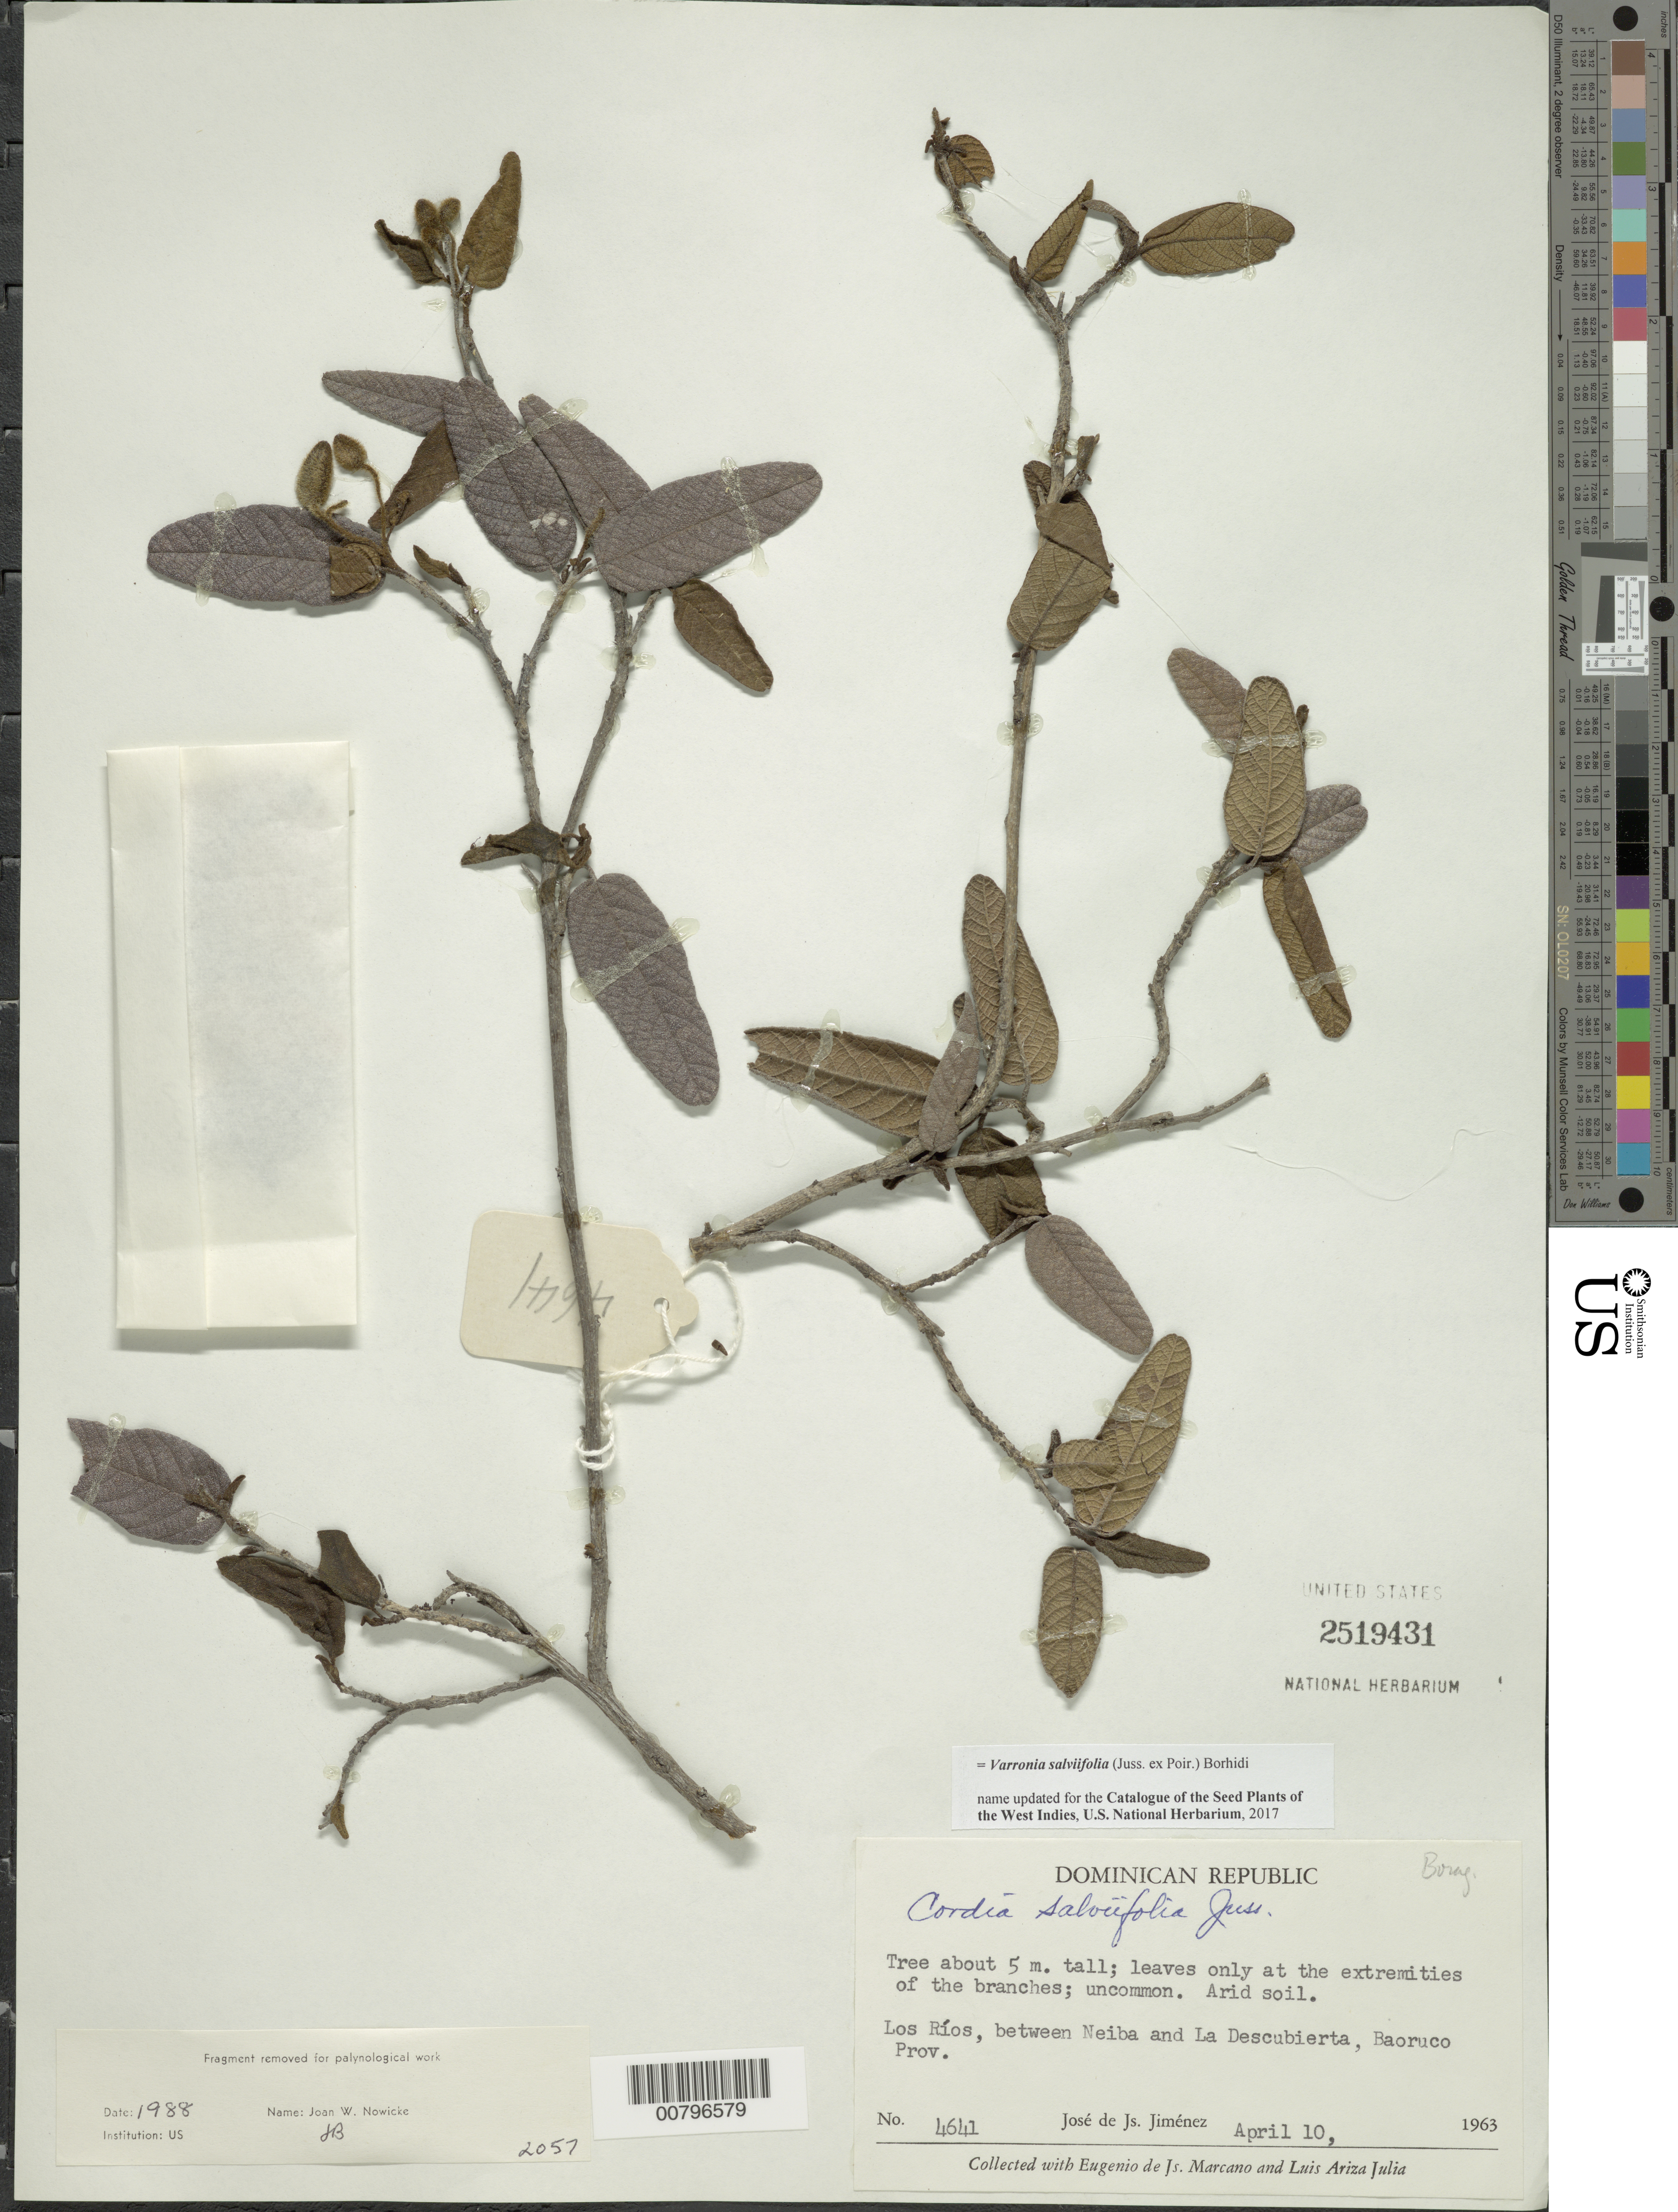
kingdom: Plantae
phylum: Tracheophyta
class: Magnoliopsida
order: Boraginales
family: Cordiaceae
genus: Varronia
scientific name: Varronia salviifolia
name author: (Juss. ex Poir.) Borhidi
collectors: J. J. Jiménez Almonte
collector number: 4641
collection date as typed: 10 Apr 1963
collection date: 1963-04-10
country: Dominican Republic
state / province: Baoruco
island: Hispaniola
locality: Between Neiba and La Descubierta, Los Ríos.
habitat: Arid soil.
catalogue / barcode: US 2519431